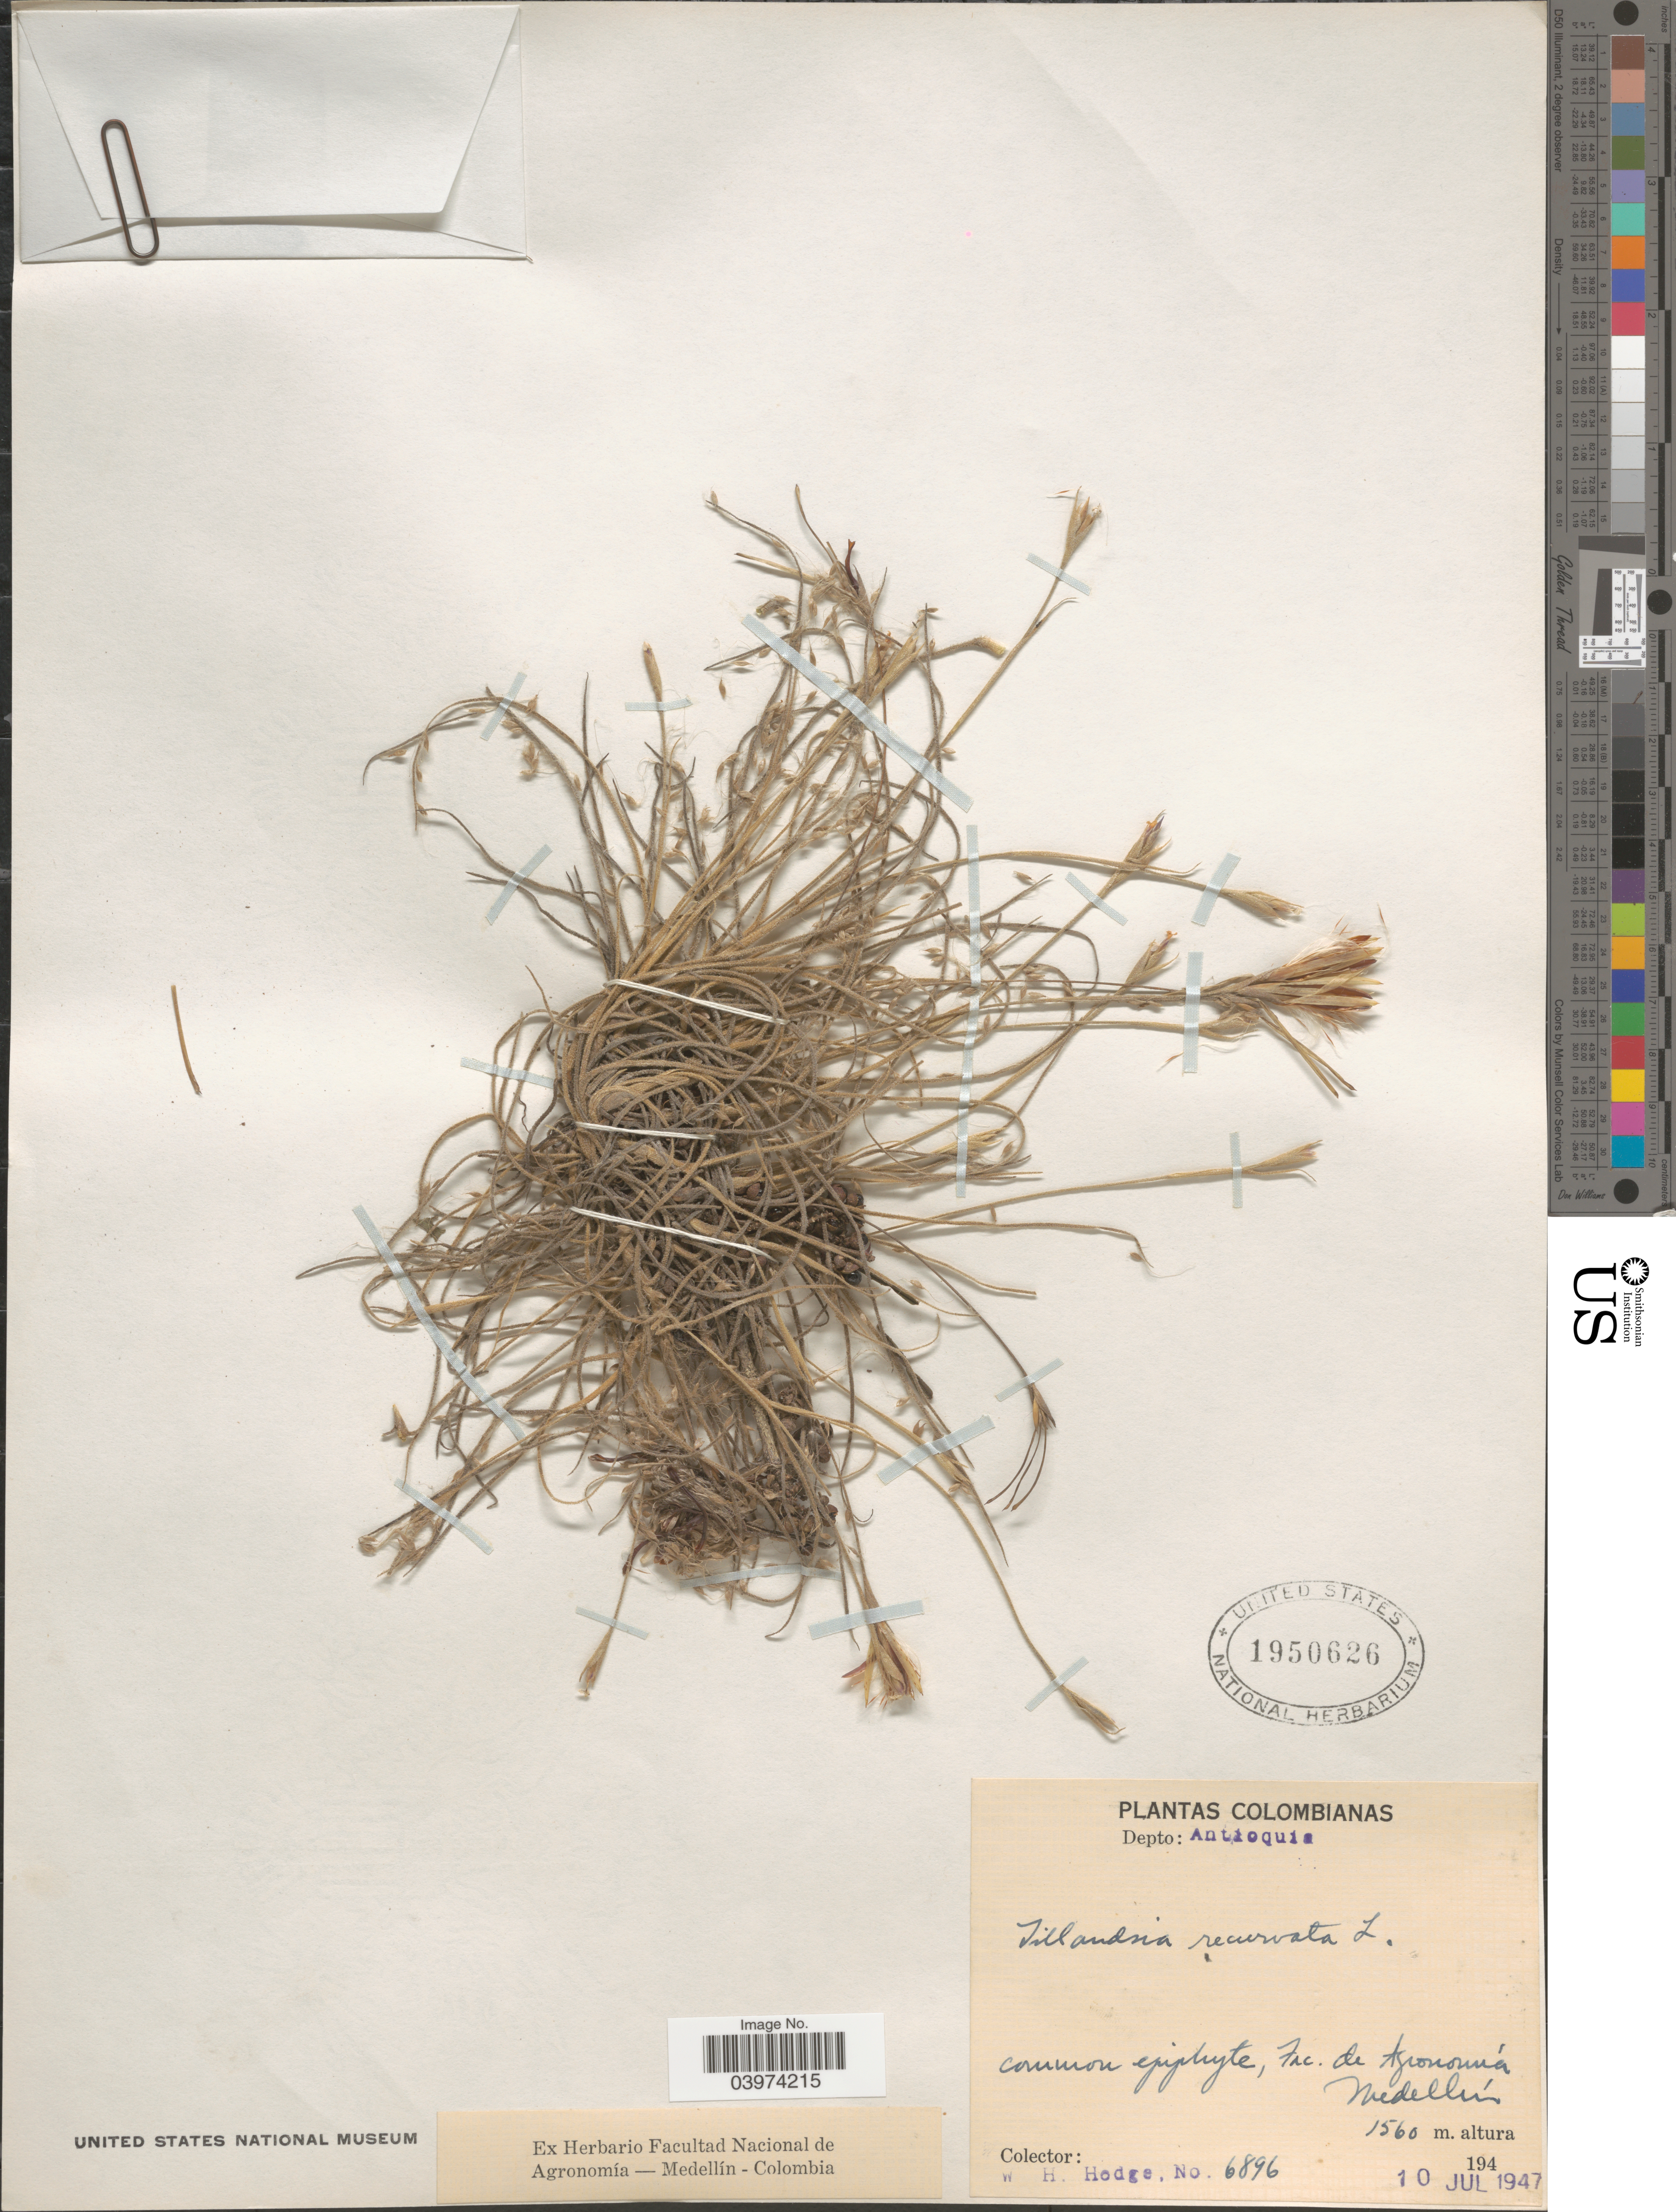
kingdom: Plantae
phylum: Tracheophyta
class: Liliopsida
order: Poales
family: Bromeliaceae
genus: Tillandsia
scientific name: Tillandsia recurvata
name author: L.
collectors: W. Hodge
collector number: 6896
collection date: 1947-07-10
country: Colombia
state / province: Antioquia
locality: Depto: Antioquia. Fac. de Agronomía Medellín.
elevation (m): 1560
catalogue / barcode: US 195026